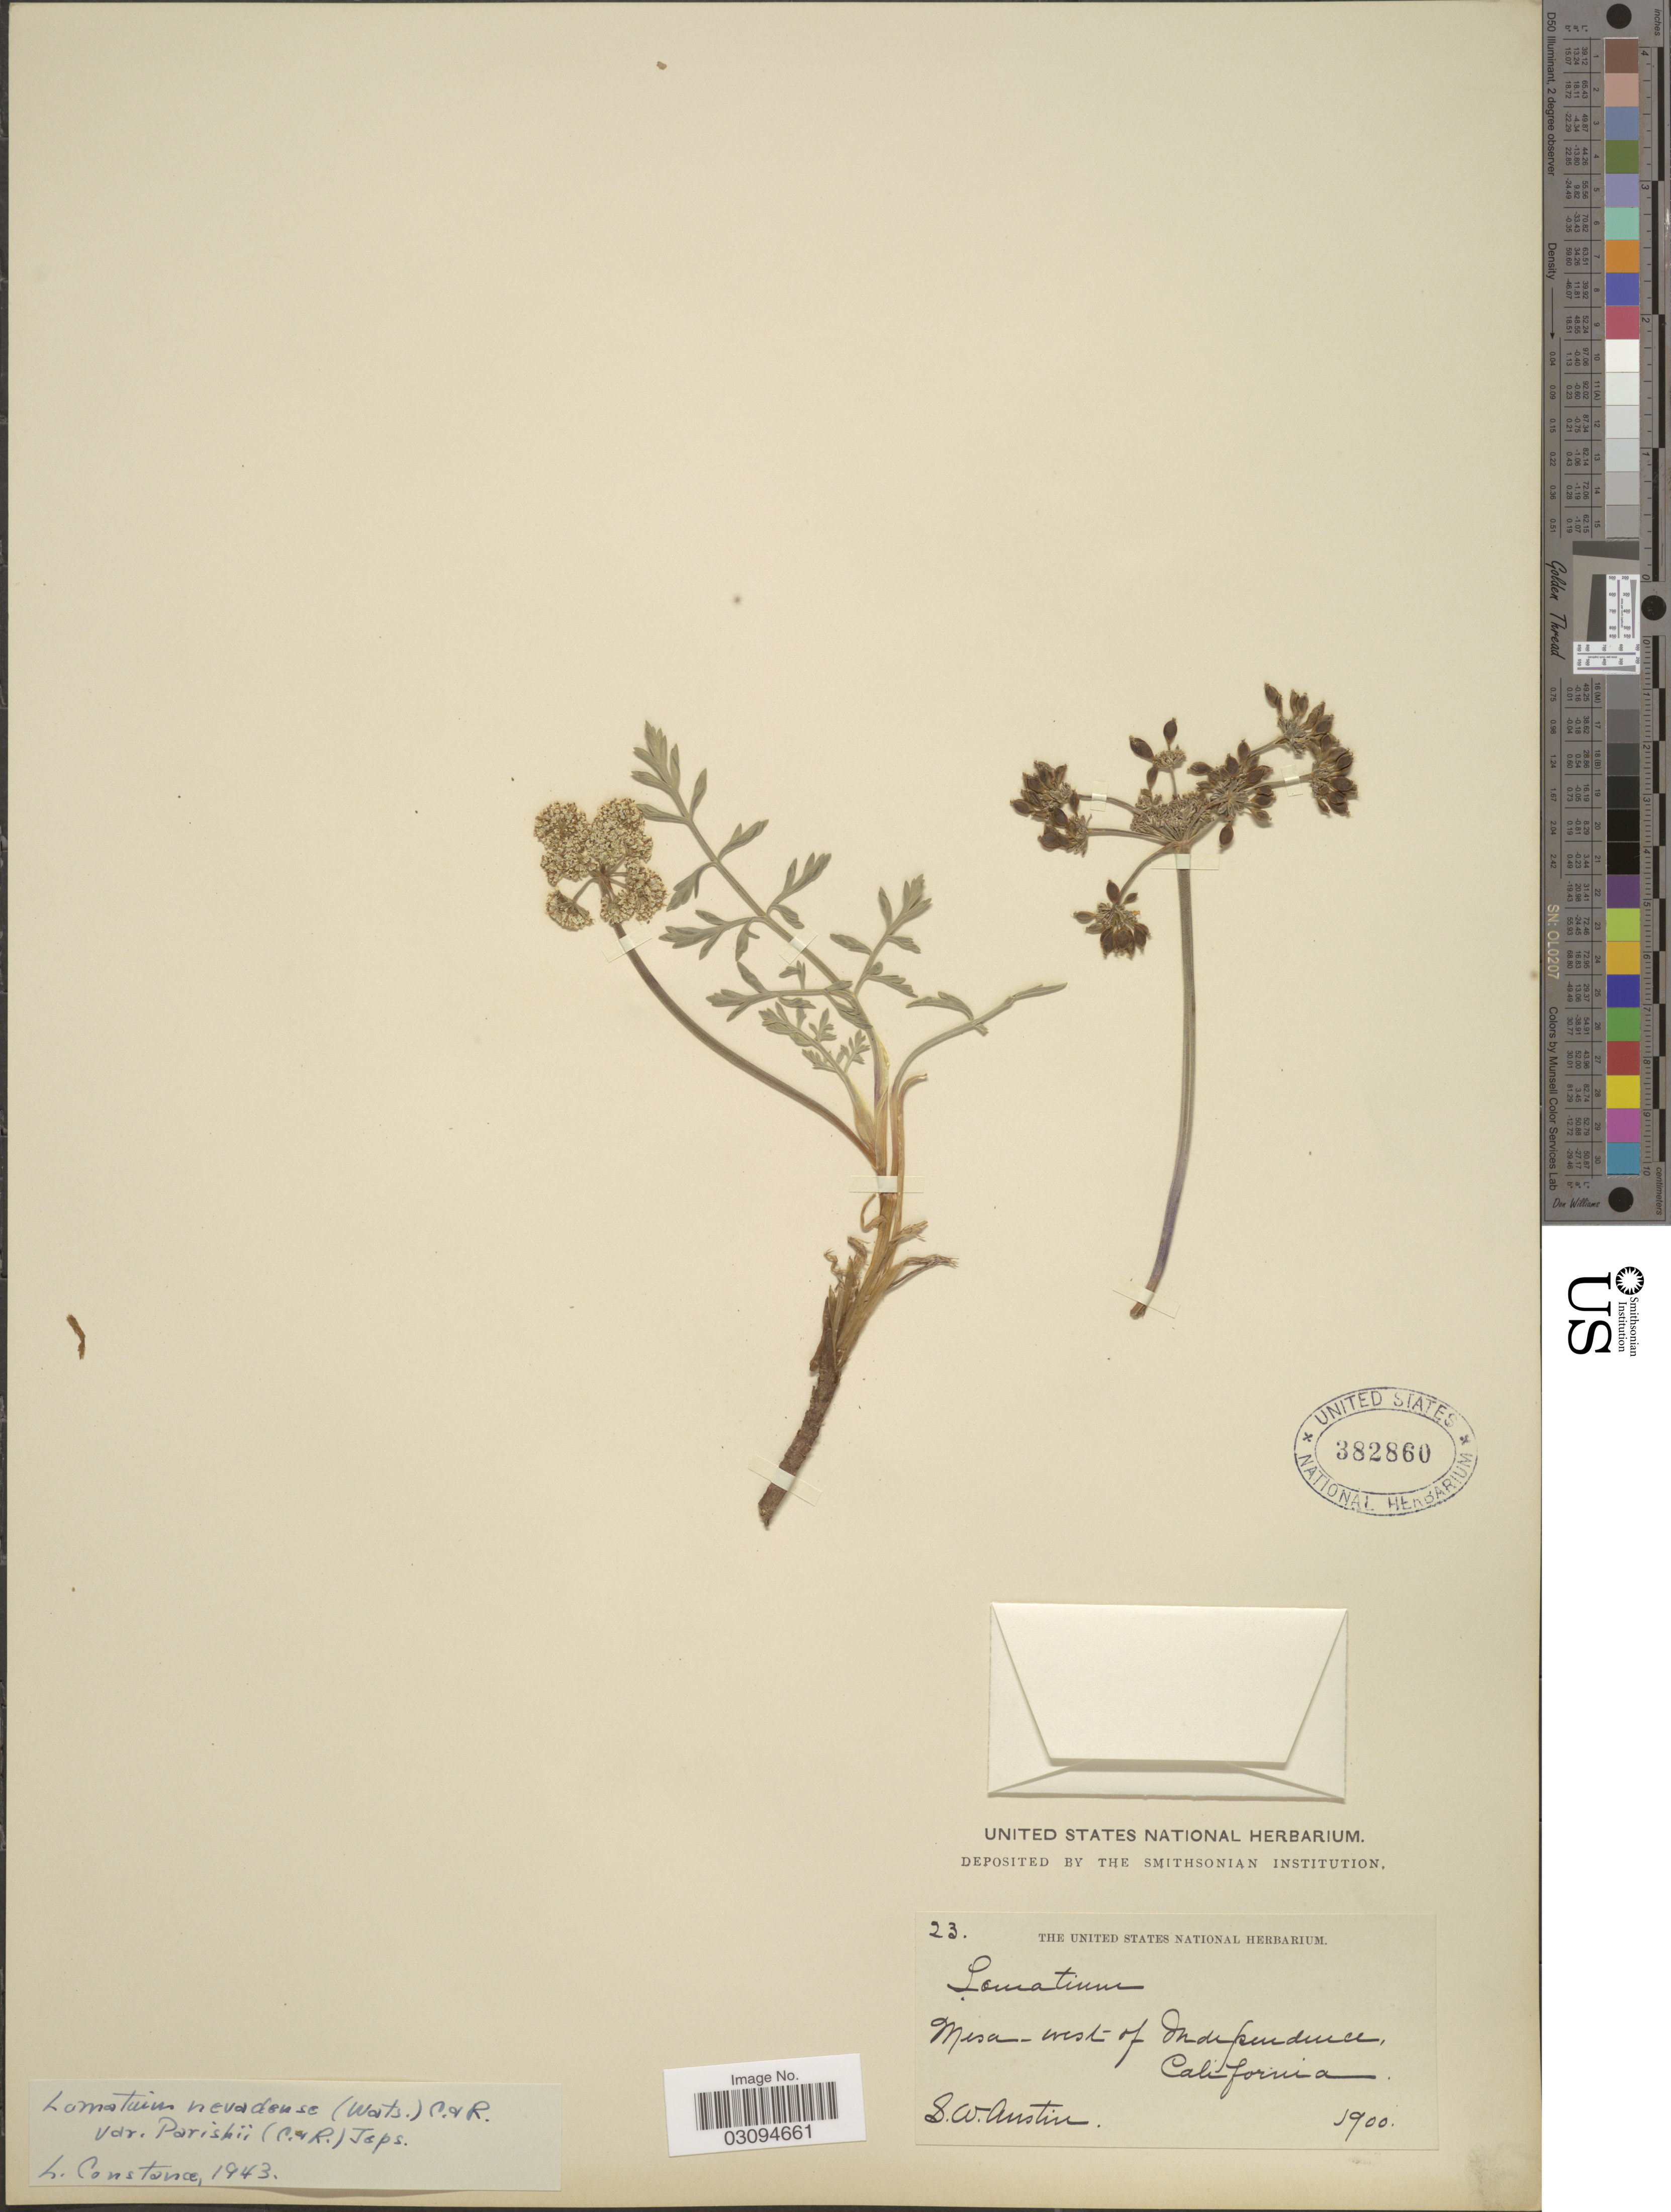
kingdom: Plantae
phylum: Tracheophyta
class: Magnoliopsida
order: Apiales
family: Apiaceae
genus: Lomatium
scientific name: Lomatium nevadense var. parishii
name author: (J.M. Coult. & Rose) Jeps.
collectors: S. Austin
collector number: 23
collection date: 1900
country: United States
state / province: California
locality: Mesa west of Independence.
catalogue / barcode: US 382860